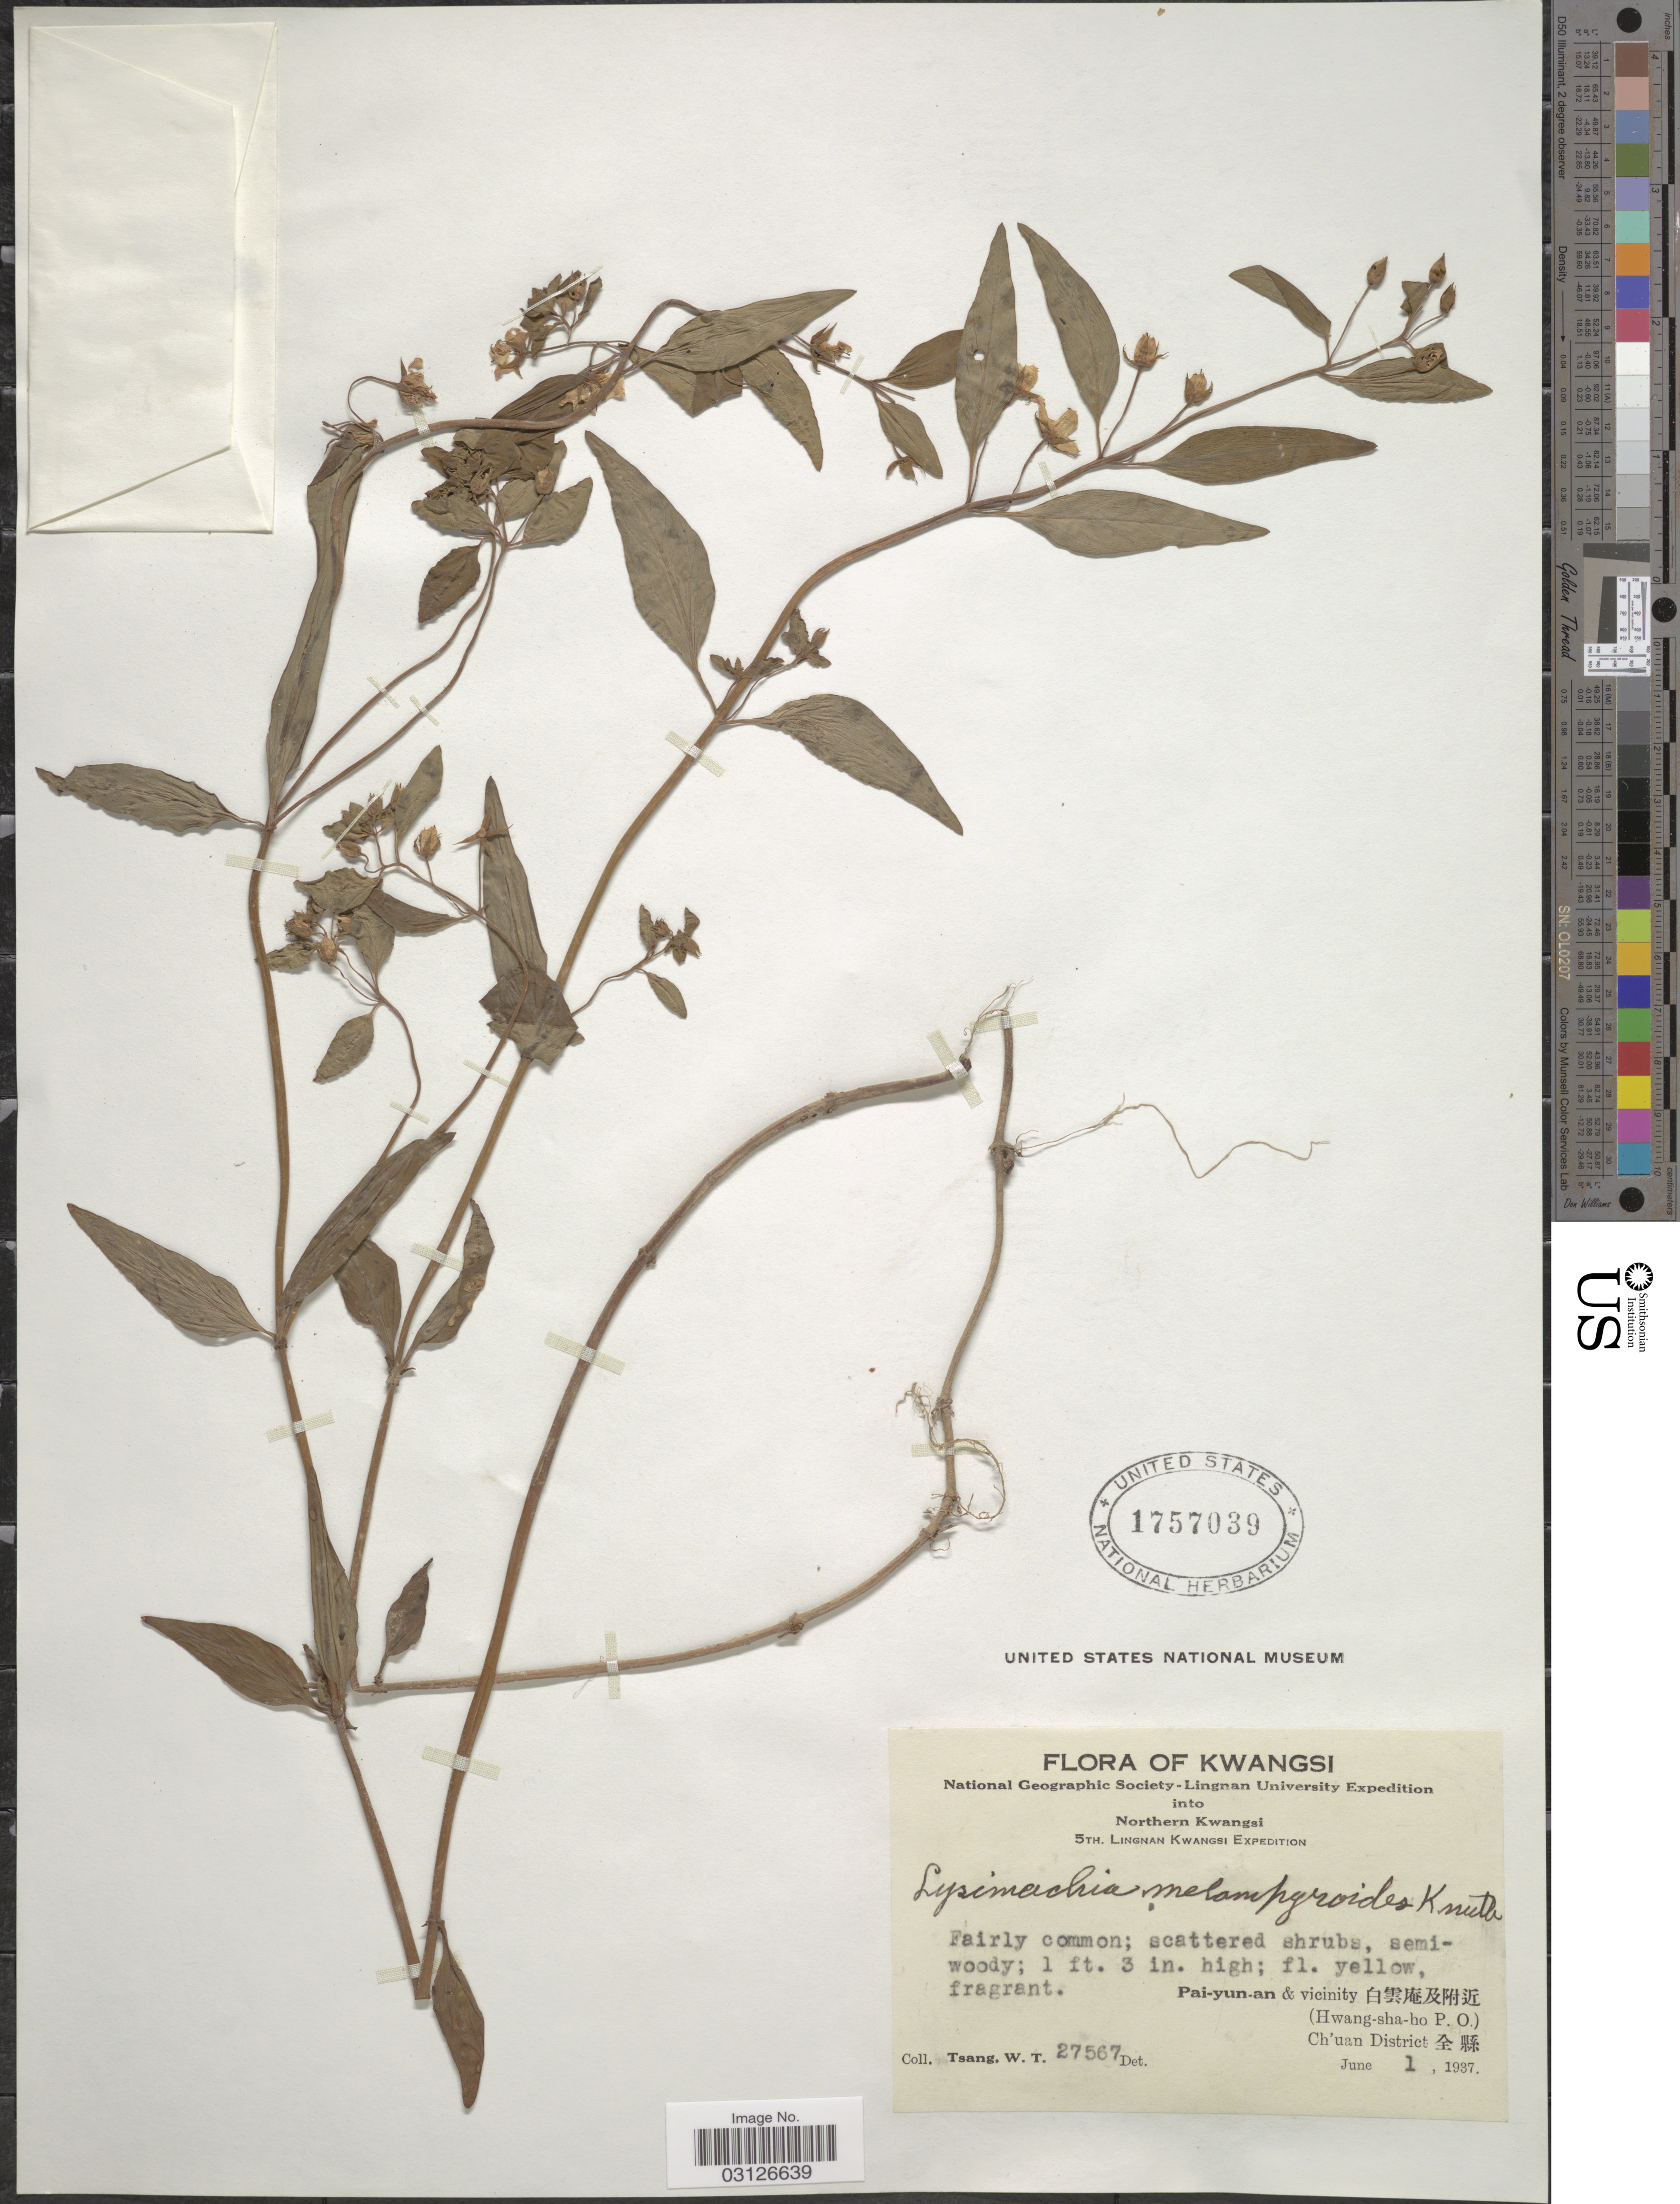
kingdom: Plantae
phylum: Tracheophyta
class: Magnoliopsida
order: Ericales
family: Primulaceae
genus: Lysimachia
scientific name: Lysimachia melampyroides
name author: R. Knuth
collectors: W. T. Tsang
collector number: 27567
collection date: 1937-06-01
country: China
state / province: Guangxi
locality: Kwangsi.Northern Kwangsi. Pai-yun-an & vicinity (Hwang-sha-ho P. O.) Ch'uan District .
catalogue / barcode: US 1757039